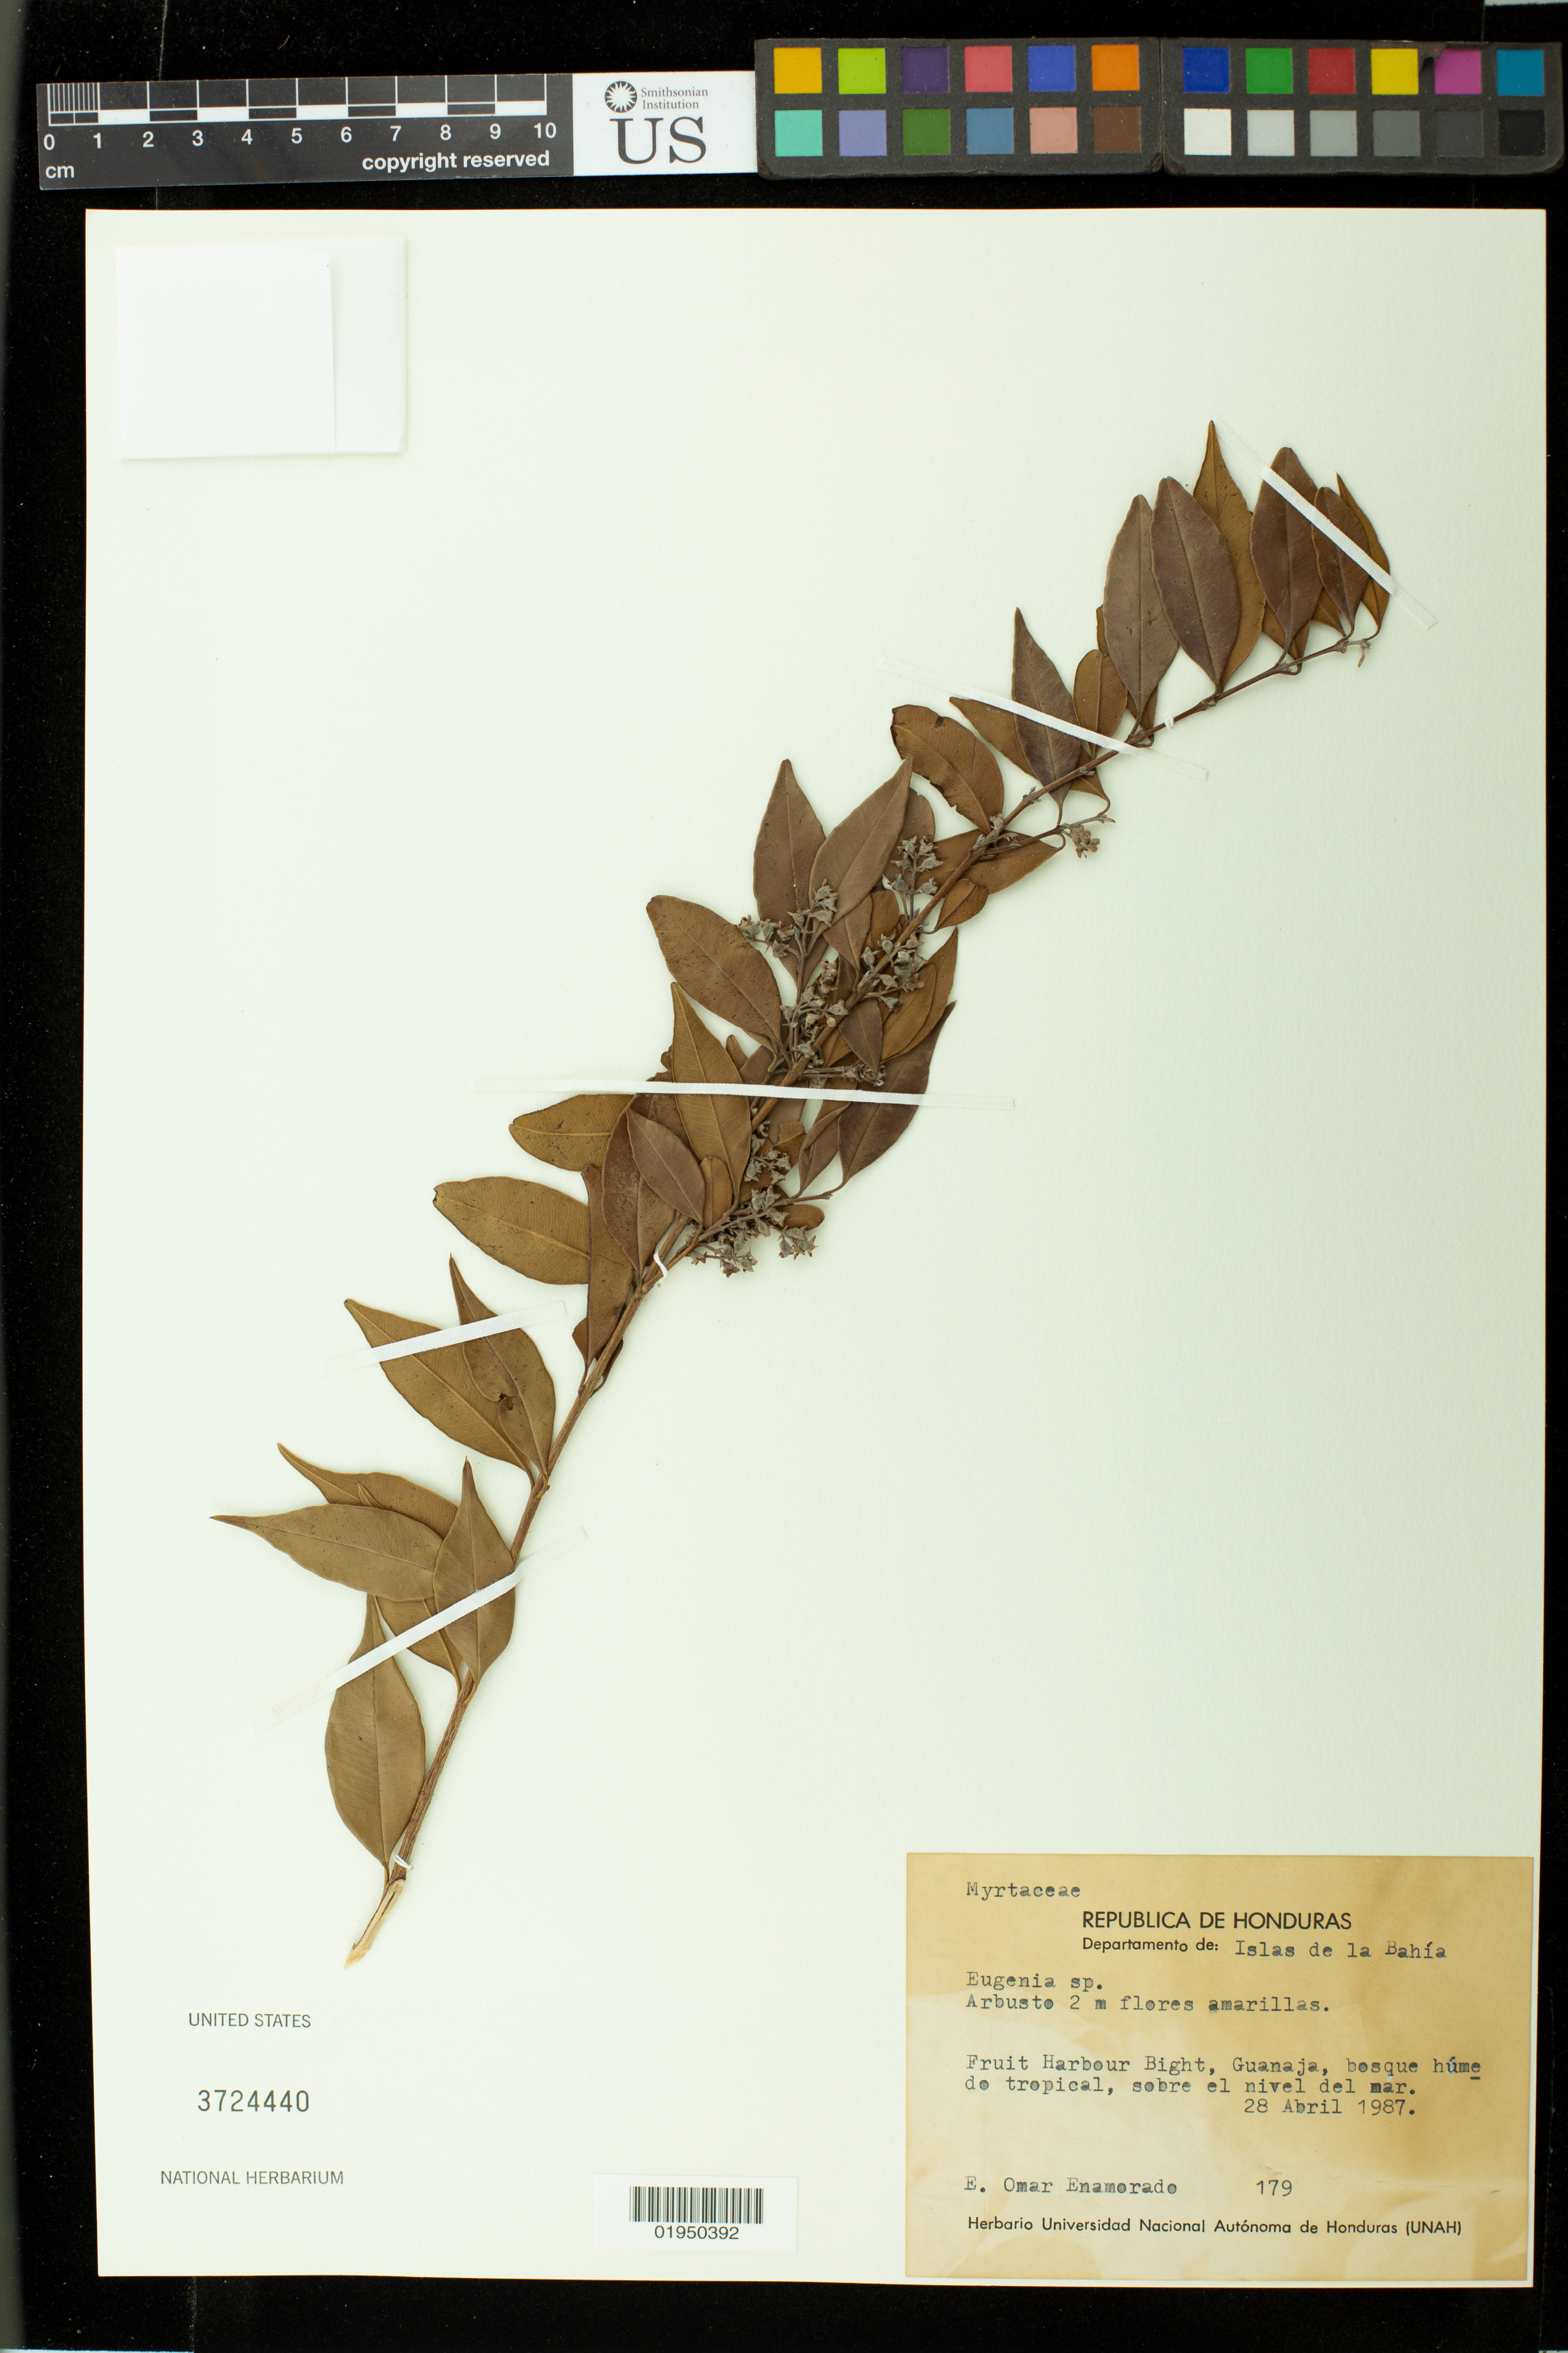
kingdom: Plantae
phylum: Tracheophyta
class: Magnoliopsida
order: Myrtales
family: Myrtaceae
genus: Eugenia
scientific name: Eugenia biflora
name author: (L.) DC.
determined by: Barrie, F. R.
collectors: E. Enamorado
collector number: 179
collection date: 1987-04-28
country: Honduras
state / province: Islas de la Bahía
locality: Fruit Harbour Bight, Guanaja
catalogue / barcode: US 3724440